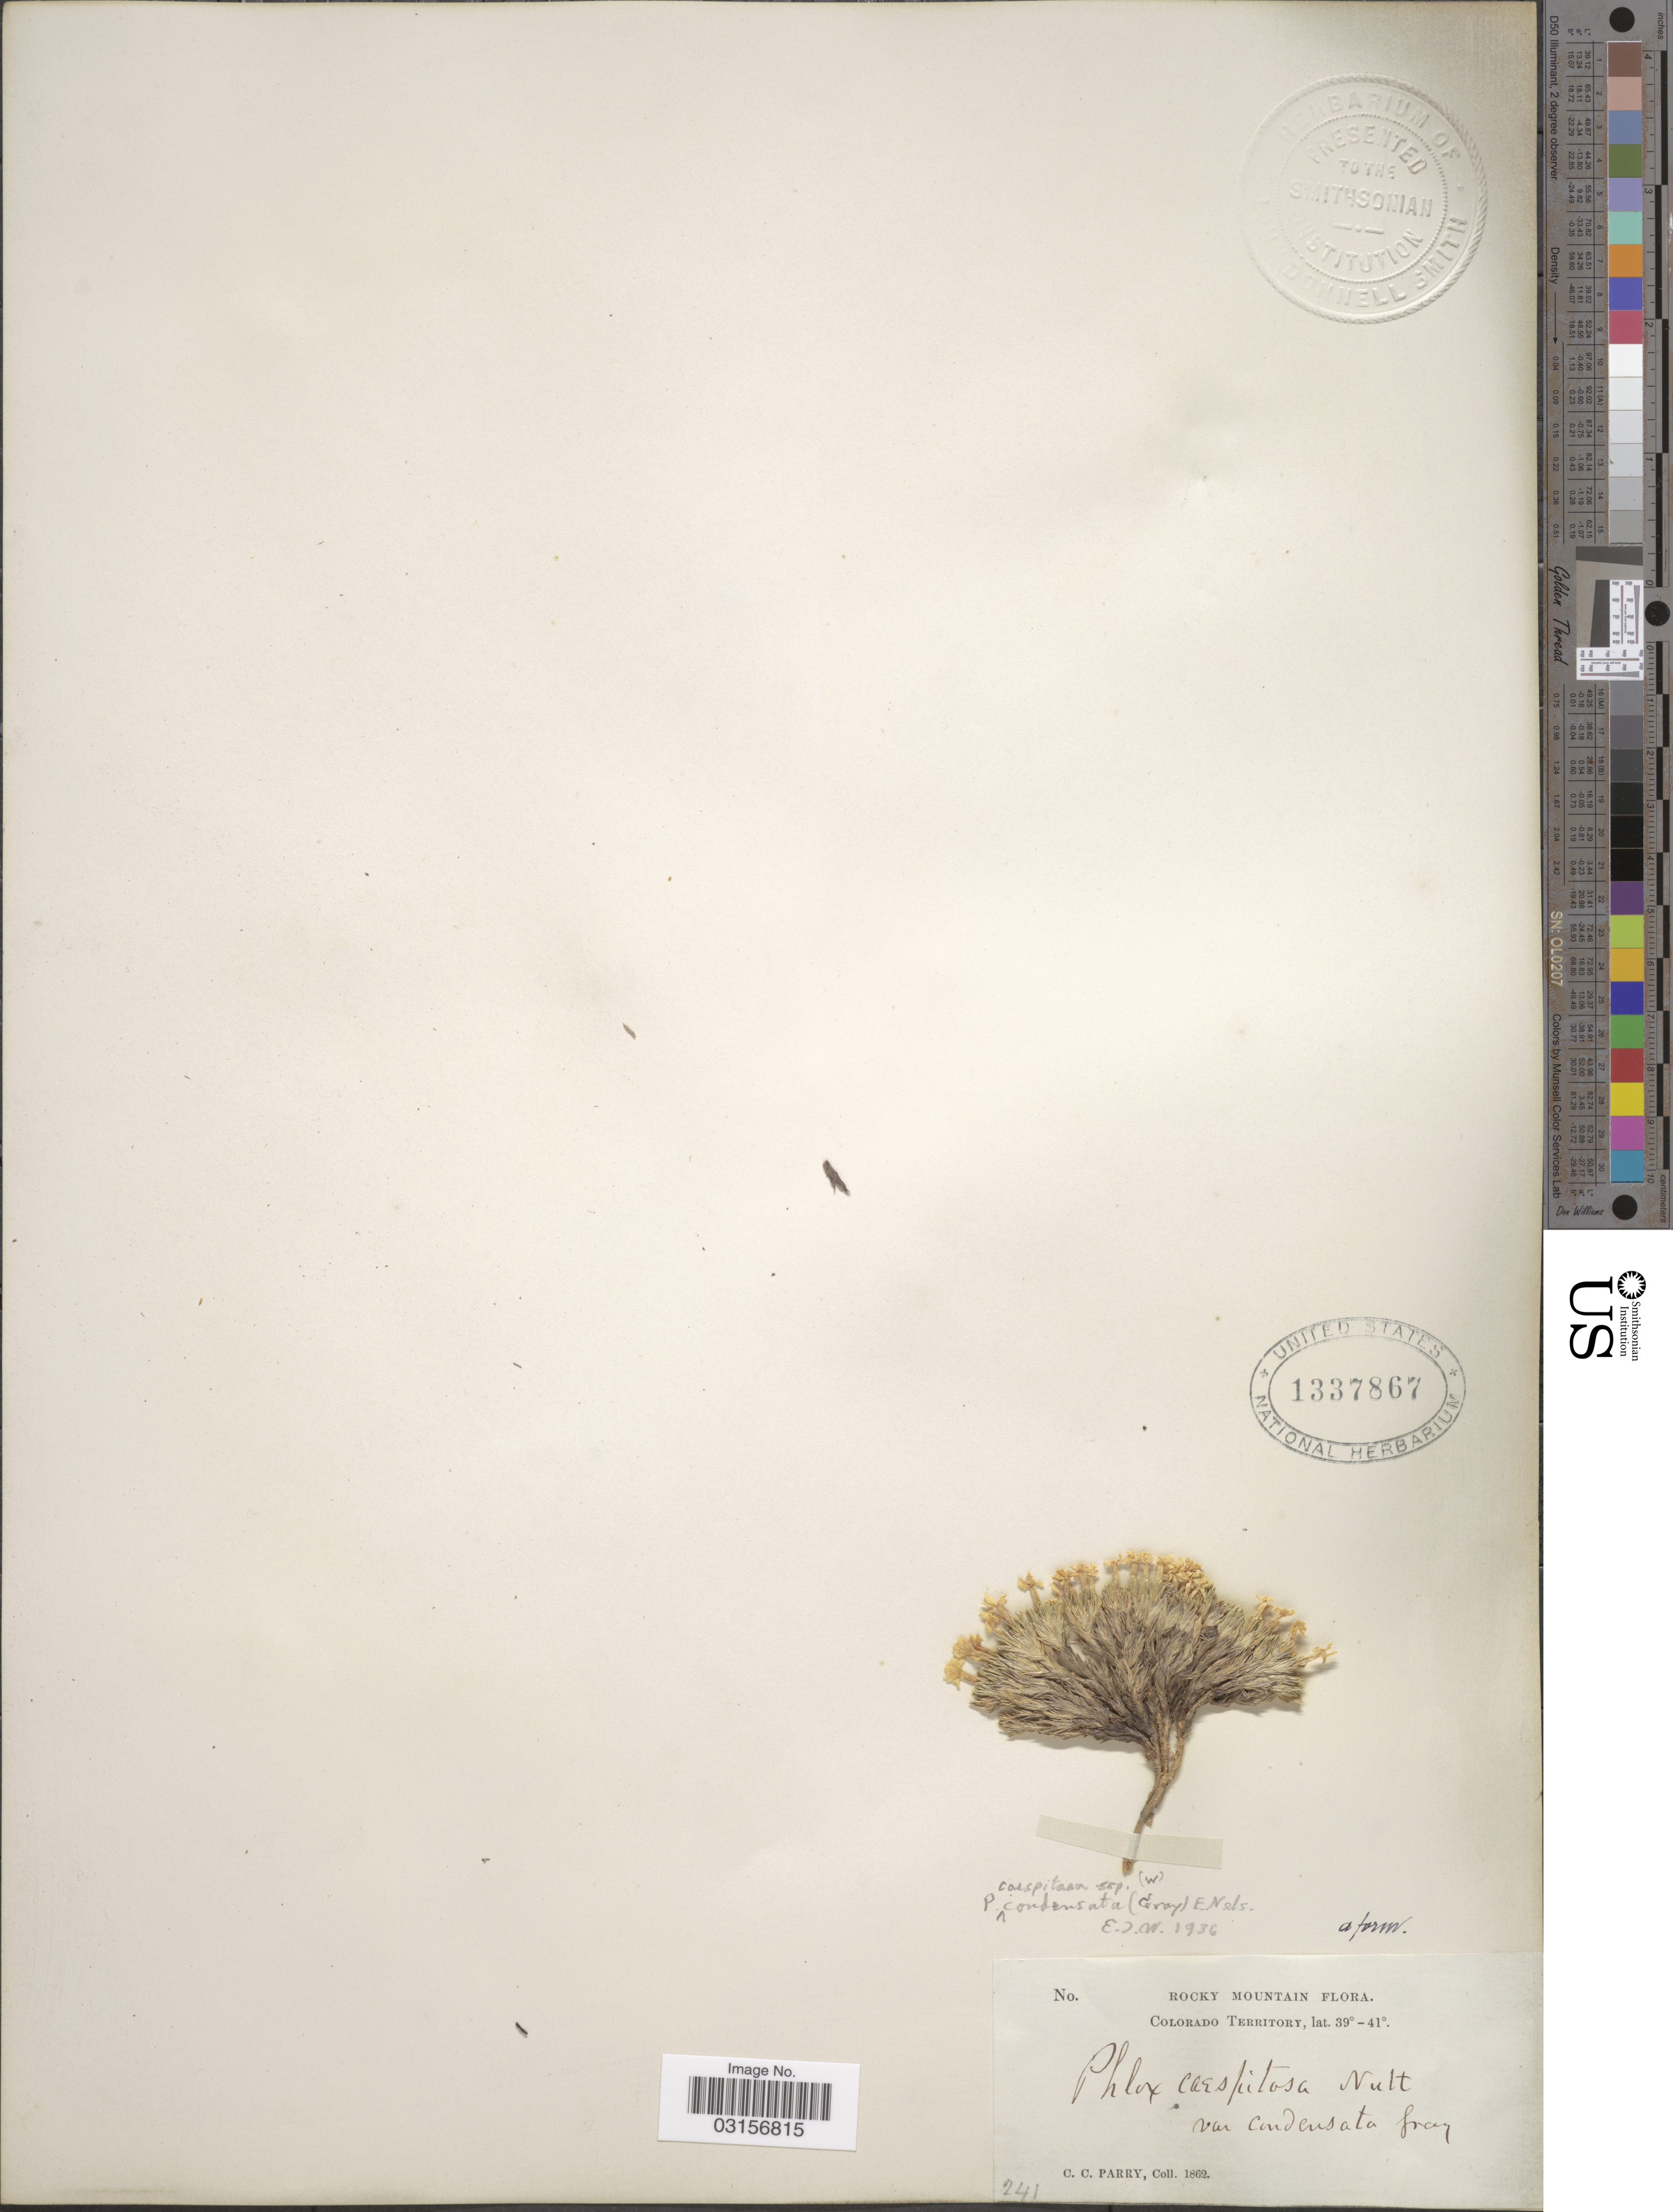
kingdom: Plantae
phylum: Tracheophyta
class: Magnoliopsida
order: Ericales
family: Polemoniaceae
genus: Phlox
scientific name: Phlox condensata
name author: (A. Gray) E.E. Nelson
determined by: Mayfield, M. H.; Ferguson, C. J.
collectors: C. C. Parry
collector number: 241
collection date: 1862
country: United States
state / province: Colorado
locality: Rocky Mountain, Colorado Territory.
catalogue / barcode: US 1337867